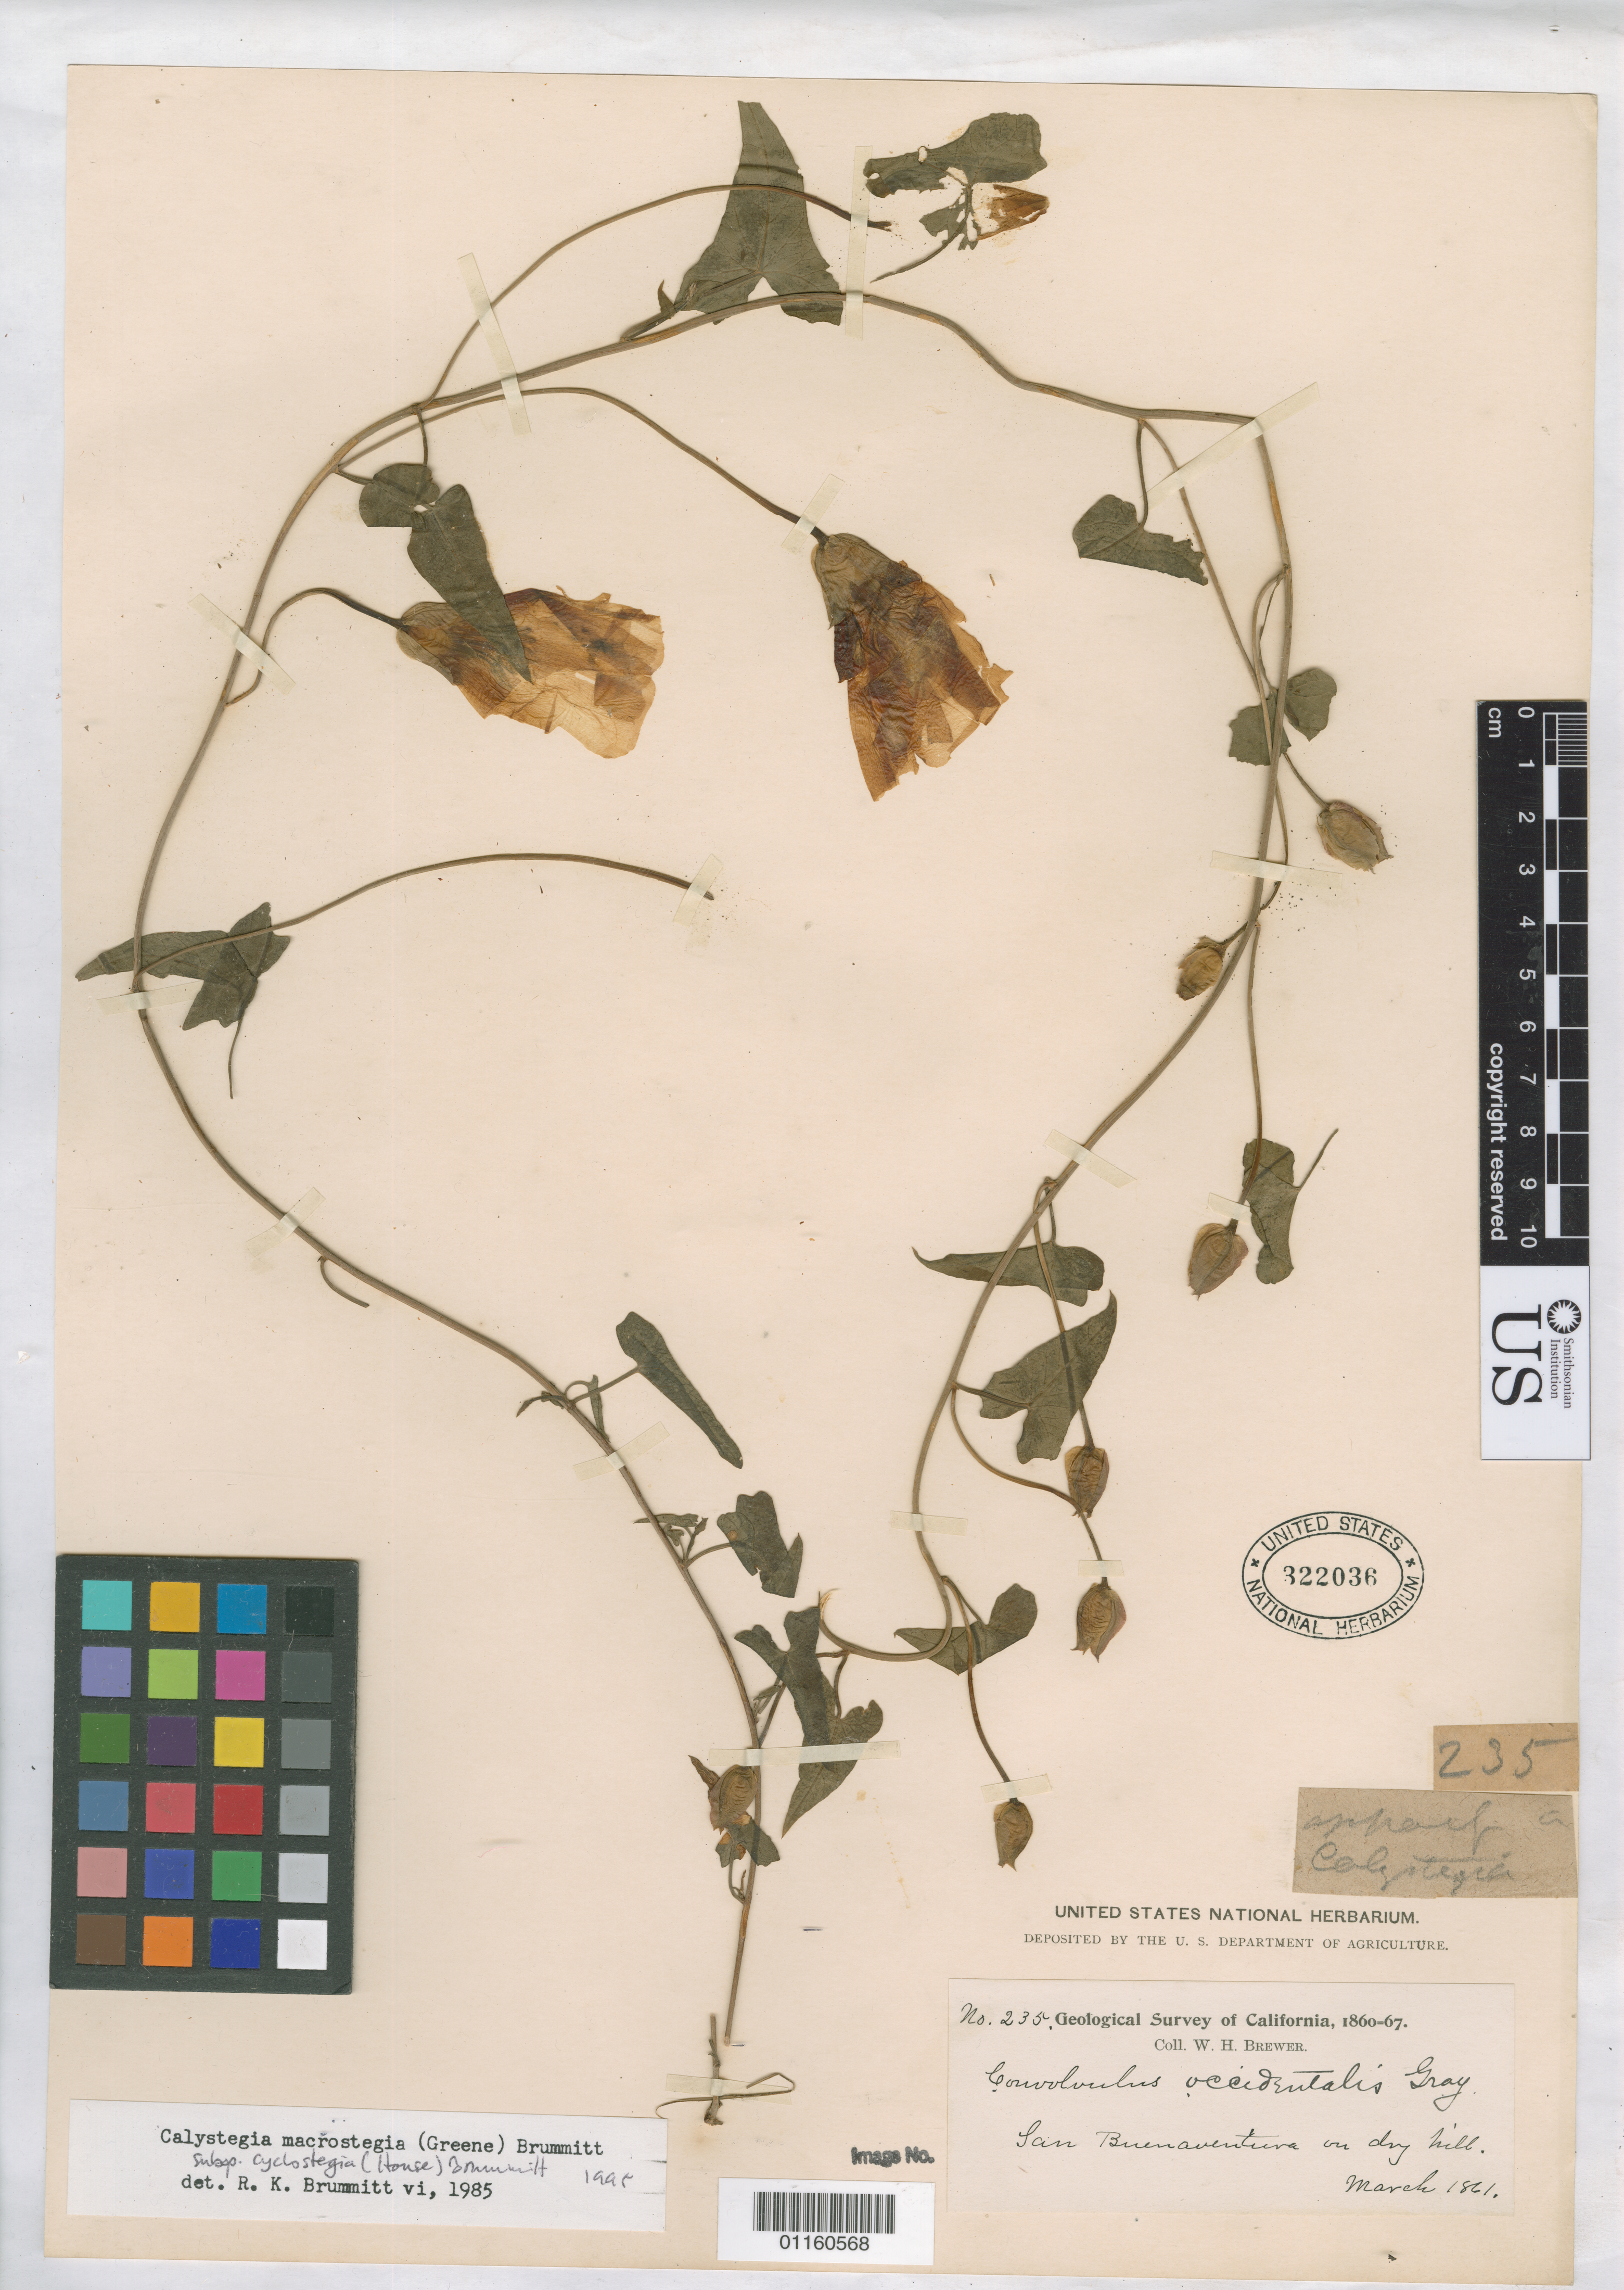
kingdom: Plantae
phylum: Tracheophyta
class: Magnoliopsida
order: Solanales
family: Convolvulaceae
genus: Calystegia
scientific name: Calystegia macrostegia subsp. cyclostegia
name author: Brummitt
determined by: Brummitt, R. K.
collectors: W. H. Brewer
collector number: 235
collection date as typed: Mar 1861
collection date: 1861-03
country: United States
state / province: California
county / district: Ventura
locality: San Buenaventura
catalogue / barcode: US 322036